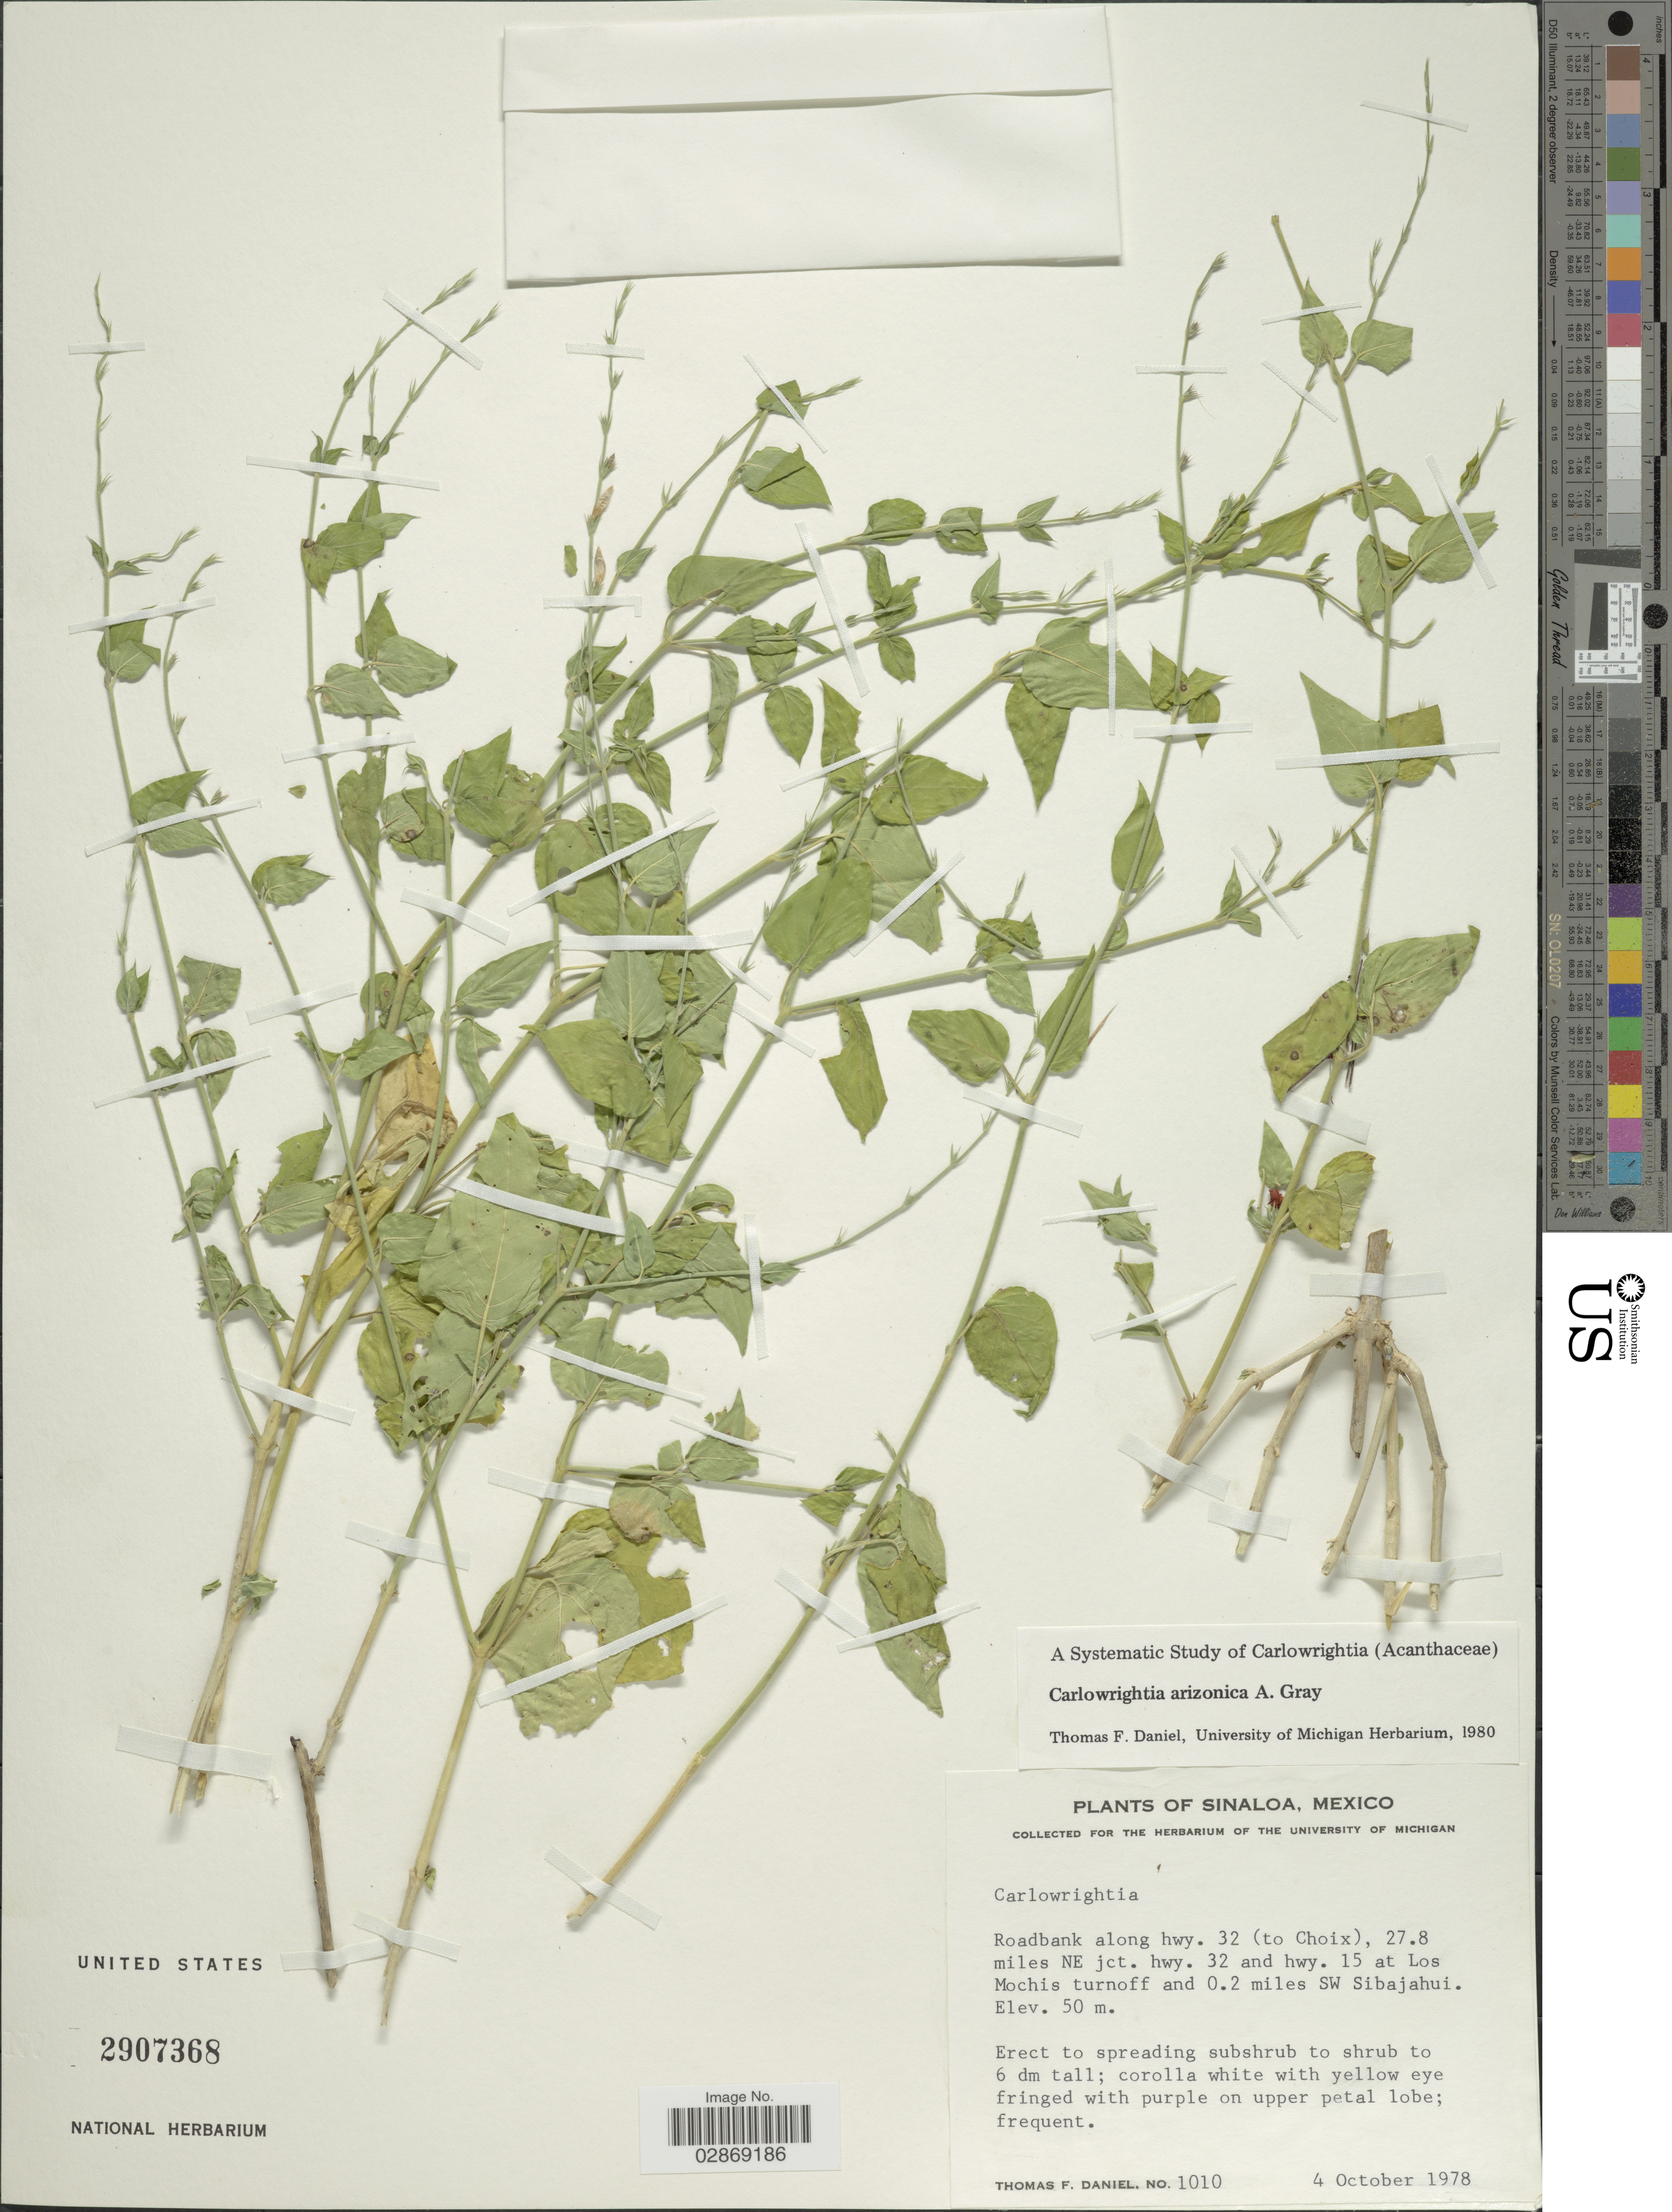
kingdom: Plantae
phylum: Tracheophyta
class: Magnoliopsida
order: Lamiales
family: Acanthaceae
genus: Carlowrightia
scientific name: Carlowrightia arizonica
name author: A. Gray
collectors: T. F. Daniel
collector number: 1010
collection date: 1978-10-04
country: Mexico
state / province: Sinaloa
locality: Roadbank along hwy. 32 (to Choix), 27.8 miles NE jct. hwy. 32 and hwy. 15 at Los Mochis turnoff and 0.2 miles SW Sibajahui.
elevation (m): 50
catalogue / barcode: US 2907368